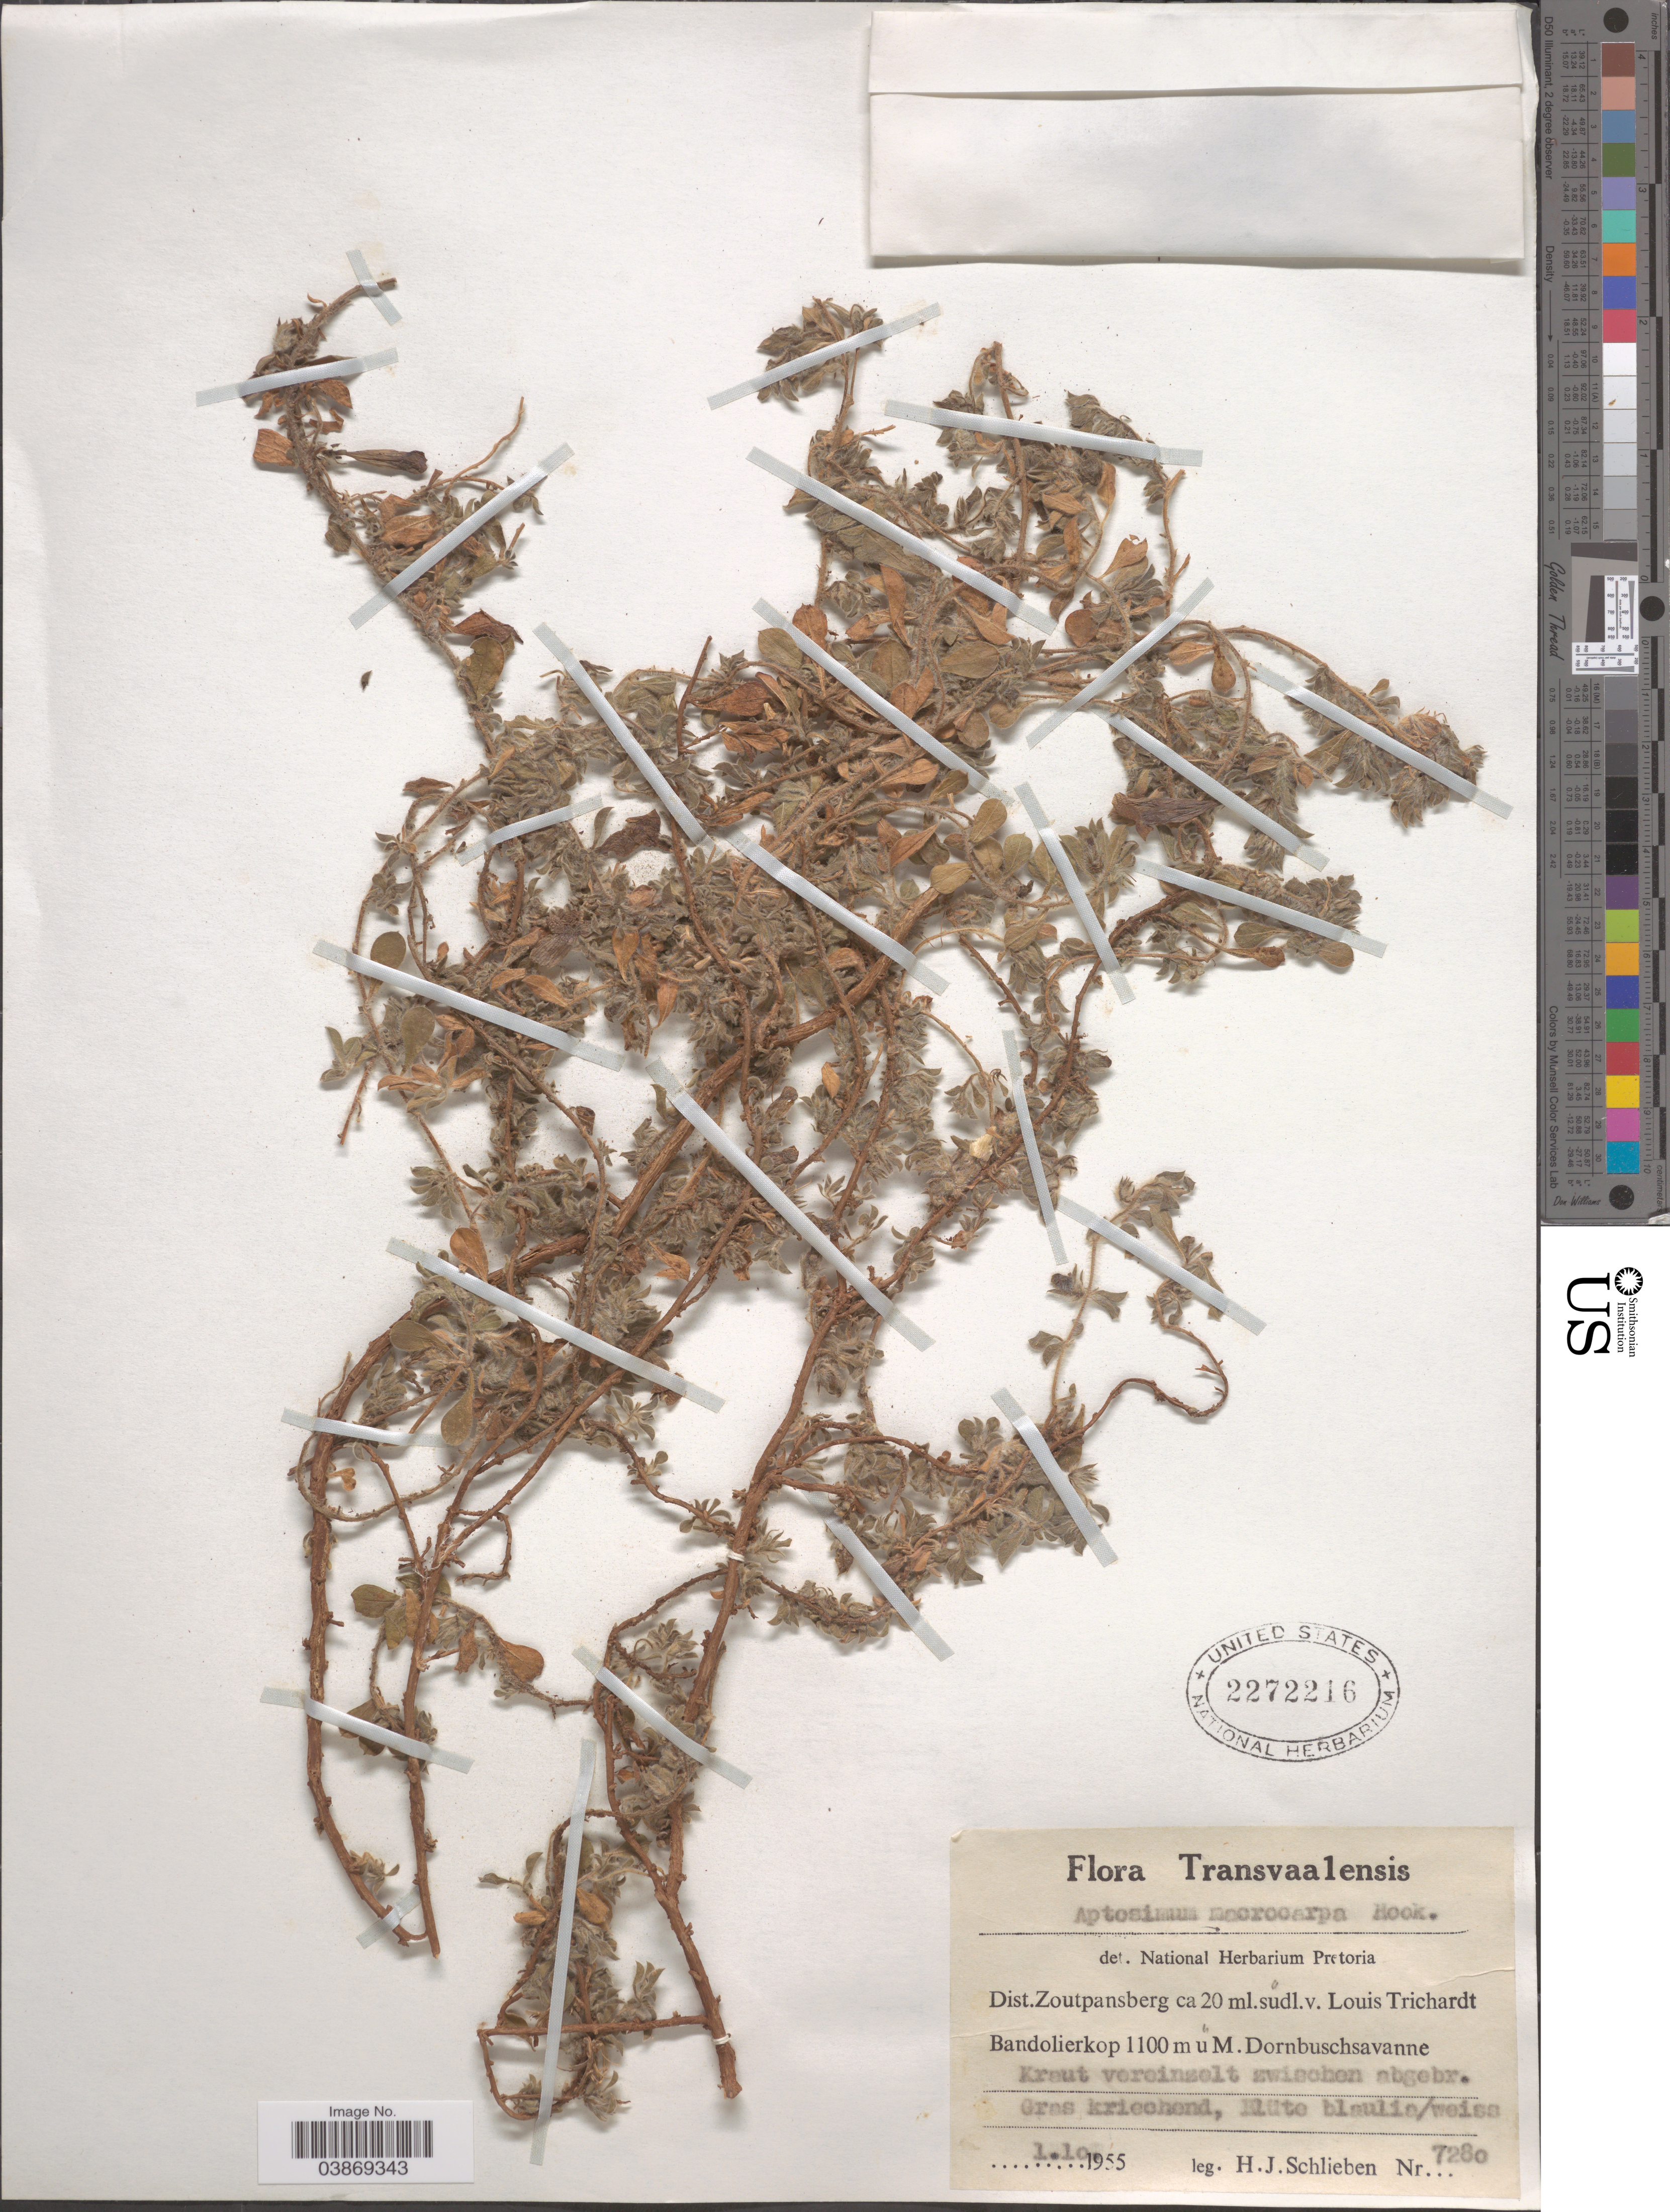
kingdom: Plantae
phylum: Tracheophyta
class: Magnoliopsida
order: Lamiales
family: Scrophulariaceae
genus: Aptosimum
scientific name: Aptosimum macrocarpum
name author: Hook.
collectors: H. J. Schlieben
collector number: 7280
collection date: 1955-10-01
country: South Africa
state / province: Limpopo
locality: Transvaalensis. Dist. Zoutpansberg ca 20 ml.sudl.v. Louis Trichardt. Bandolierkop.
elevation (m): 1100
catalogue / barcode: US 2272216